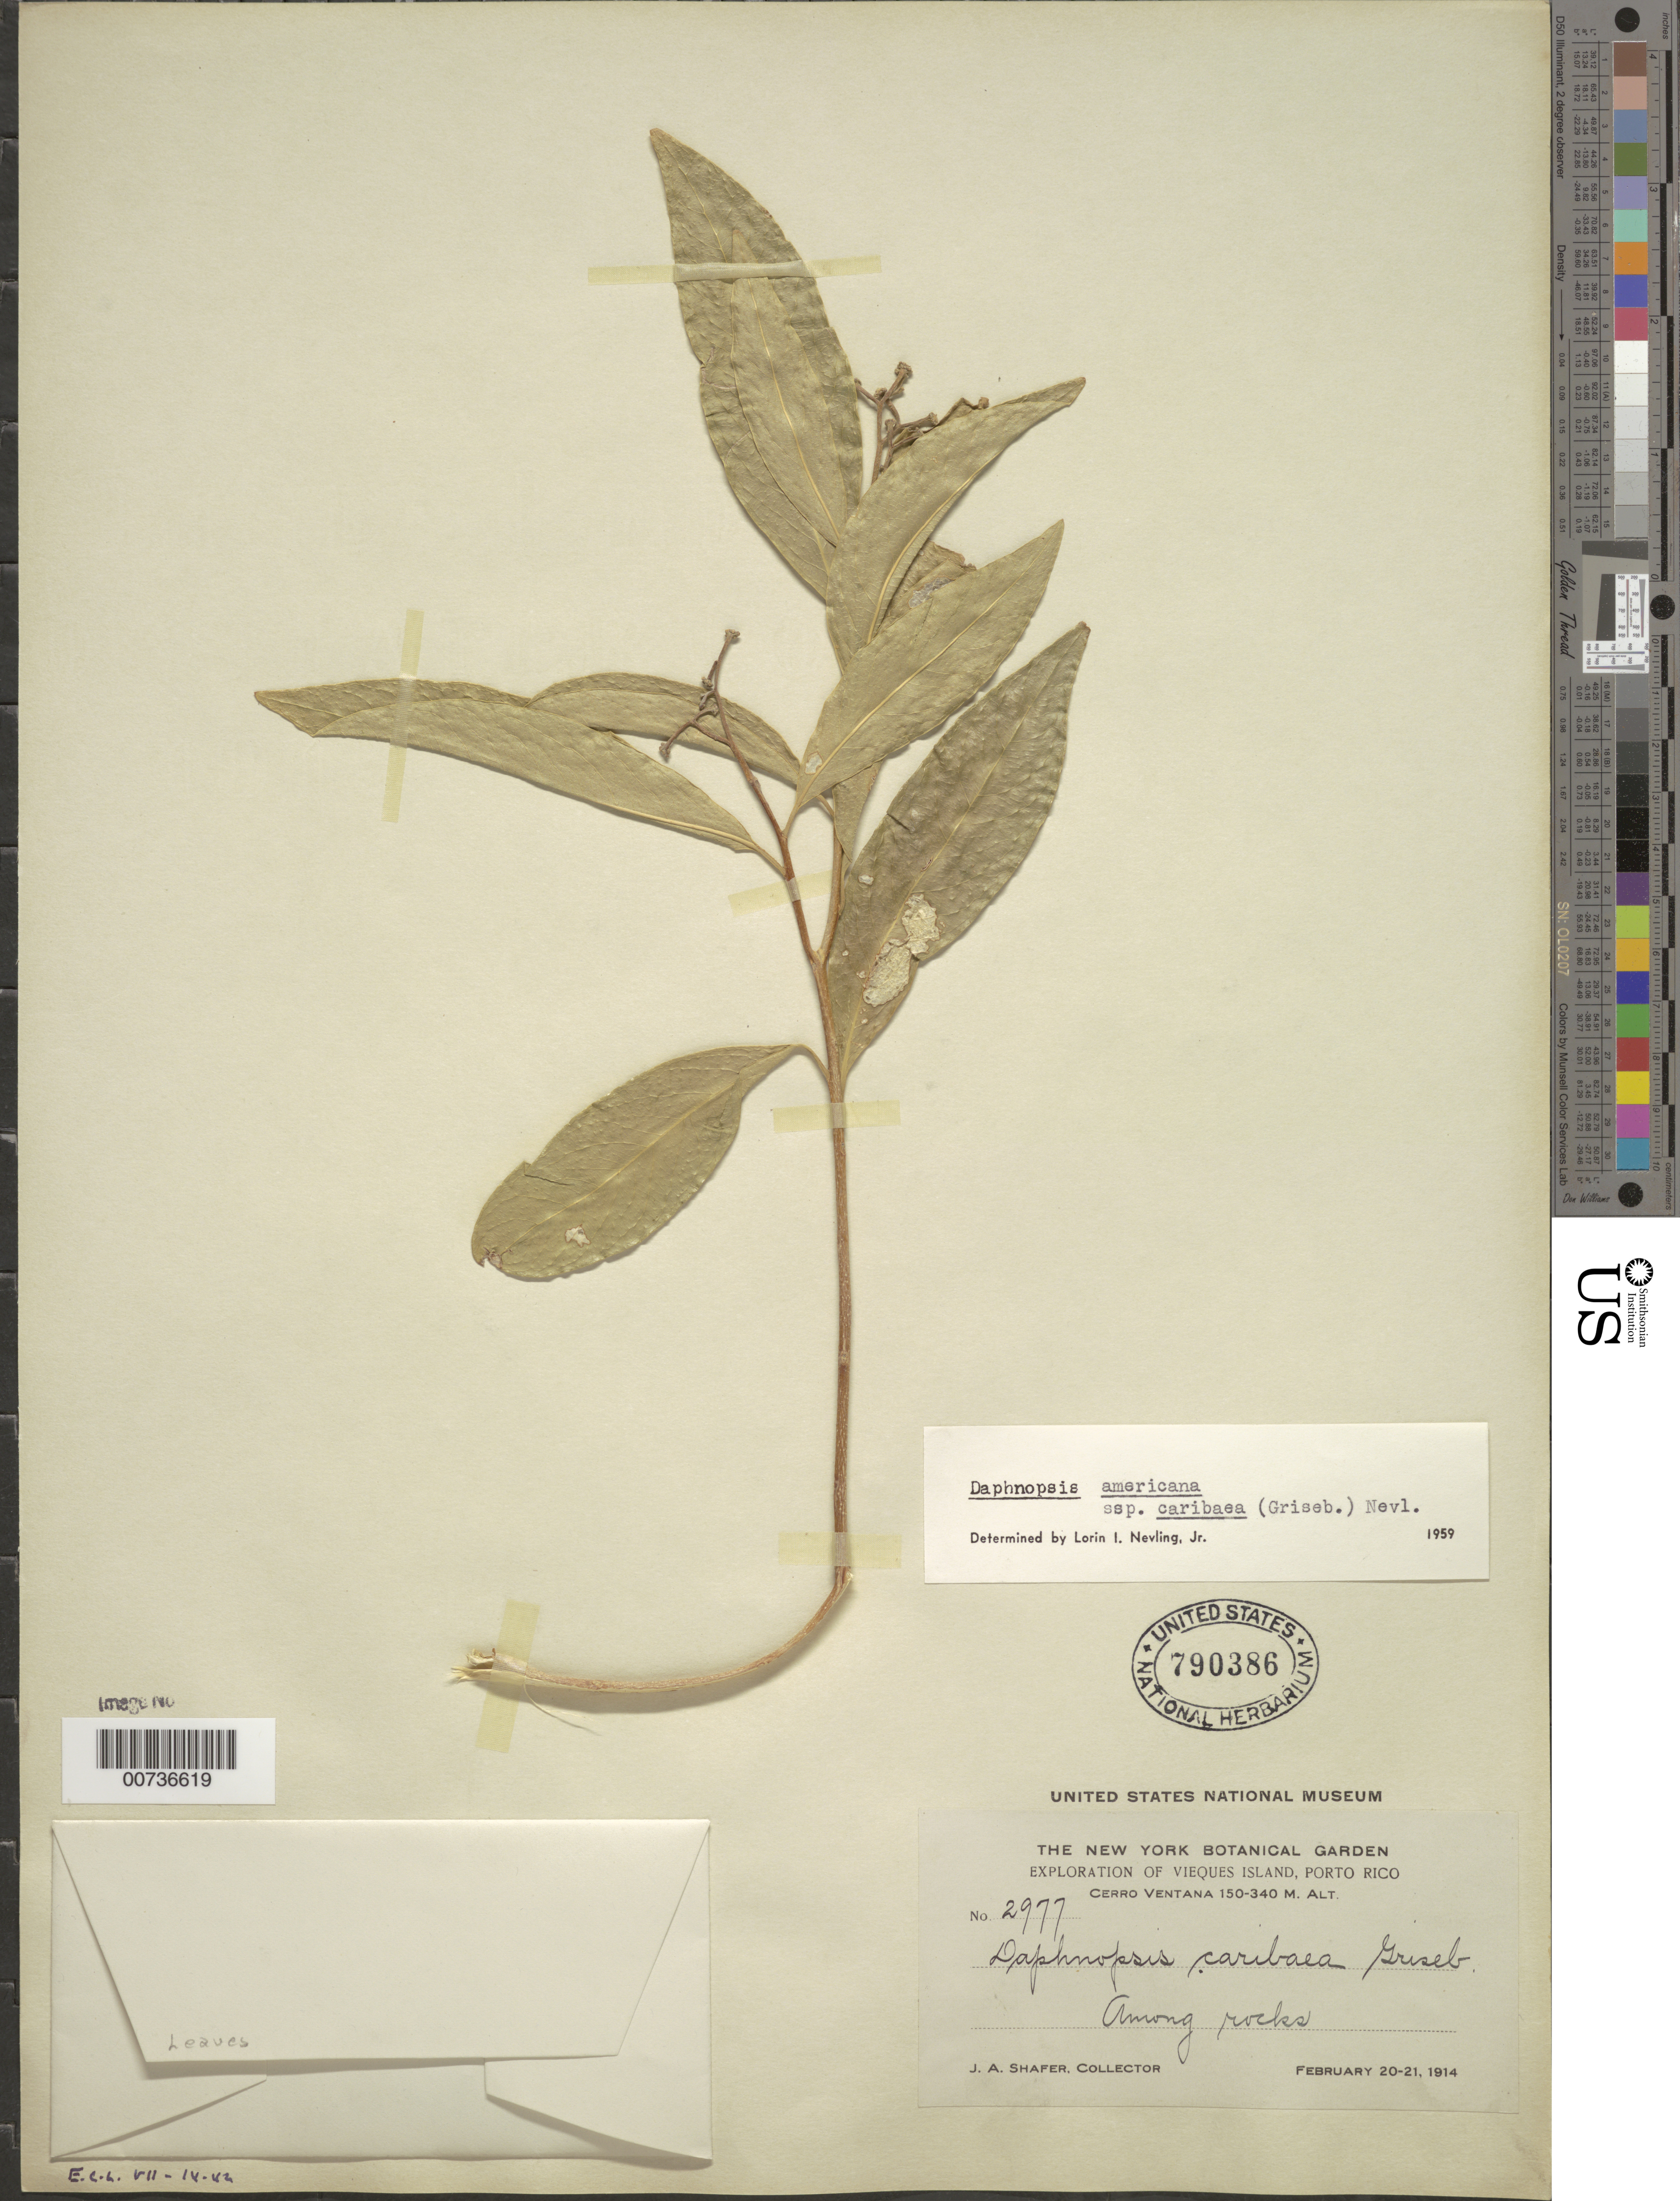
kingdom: Plantae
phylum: Tracheophyta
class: Magnoliopsida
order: Malvales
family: Thymelaeaceae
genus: Daphnopsis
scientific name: Daphnopsis americana subsp. caribaea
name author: (Griseb.) Nevling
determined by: Nevling, L. I., Jr.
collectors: J. A. Shafer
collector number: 2977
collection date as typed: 20 Feb 1914 to 21 Feb 1914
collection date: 1914-02-20/1914-02-21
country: Puerto Rico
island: Vieques I.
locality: Cerro Ventana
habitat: Among rocks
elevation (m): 150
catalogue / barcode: US 790386